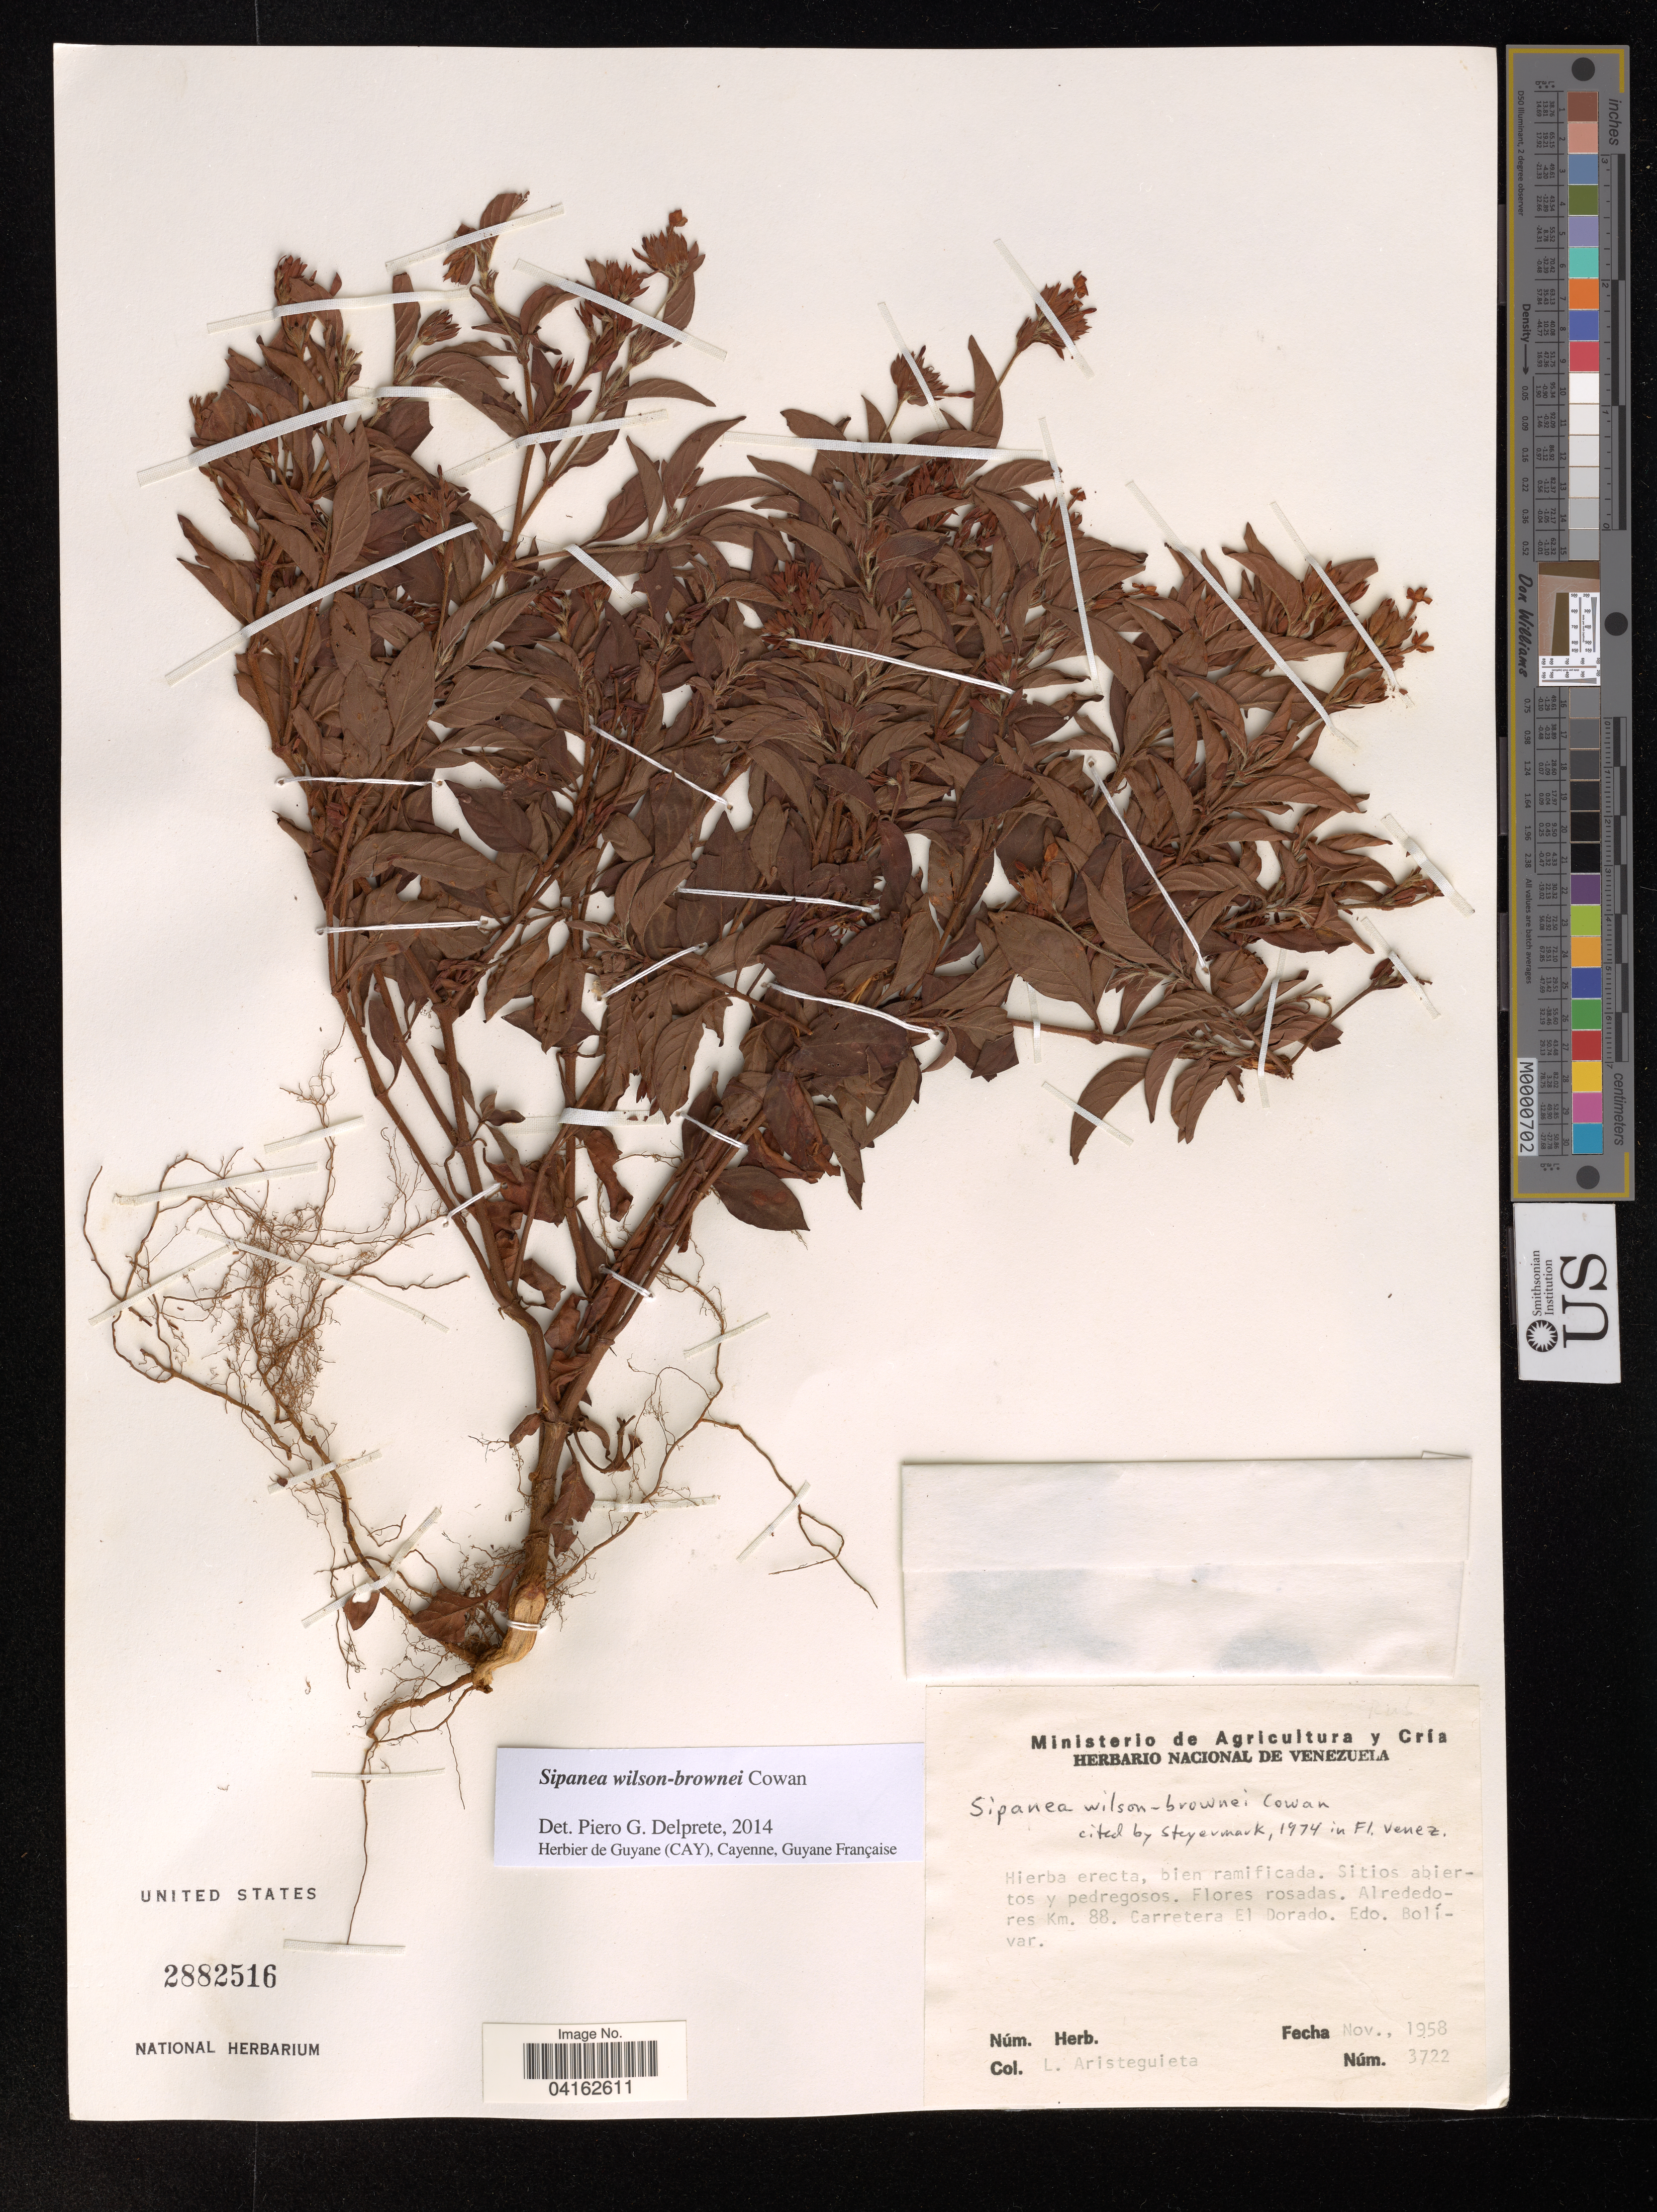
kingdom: Plantae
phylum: Tracheophyta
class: Magnoliopsida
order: Gentianales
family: Rubiaceae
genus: Sipanea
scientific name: Sipanea wilson-brownei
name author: R.S. Cowan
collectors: L. Aristeguieta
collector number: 3722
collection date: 1958-11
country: Venezuela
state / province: Bolivar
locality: Alrededores Km. 88. Carretera El Dorado.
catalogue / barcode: US 2882516